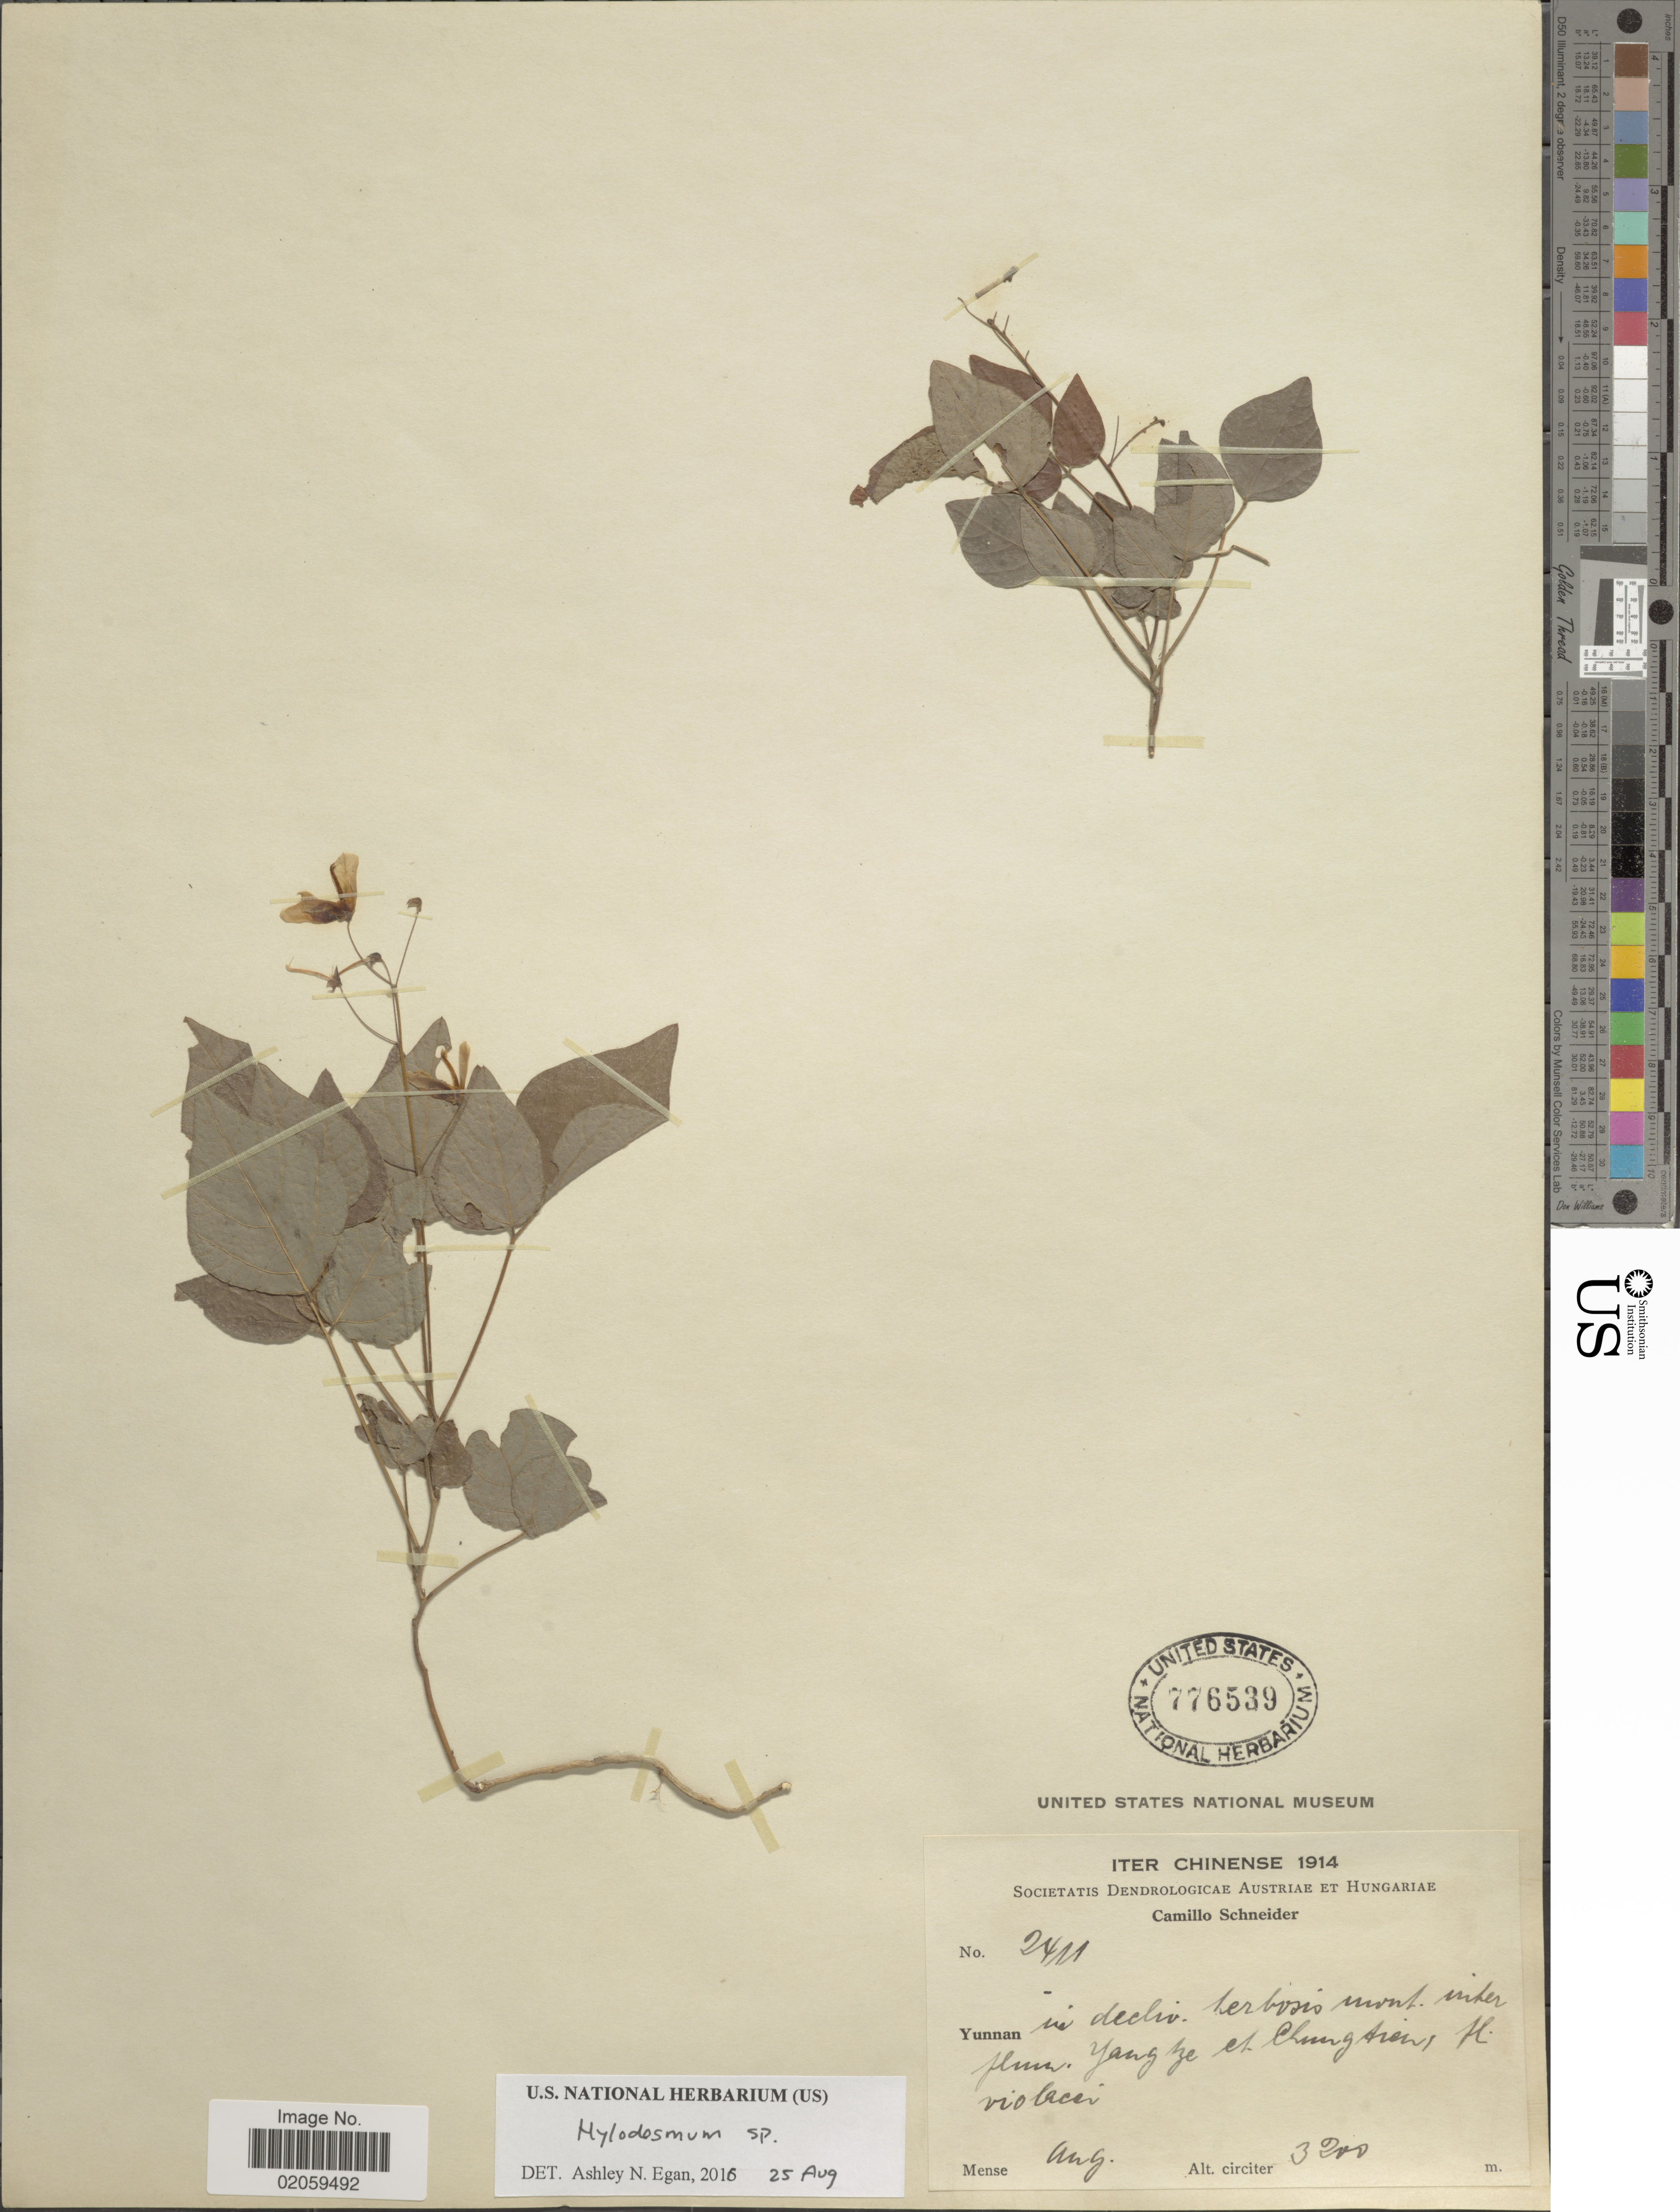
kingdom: Plantae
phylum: Tracheophyta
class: Magnoliopsida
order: Fabales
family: Fabaceae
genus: Hylodesmum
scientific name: Hylodesmum sp.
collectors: C. K. Schneider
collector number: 2411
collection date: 1914-08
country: China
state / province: Yunnan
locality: Mont. inter flum. Yang Sze et Chung Aien [interpreted]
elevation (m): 3200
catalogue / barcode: US 776539